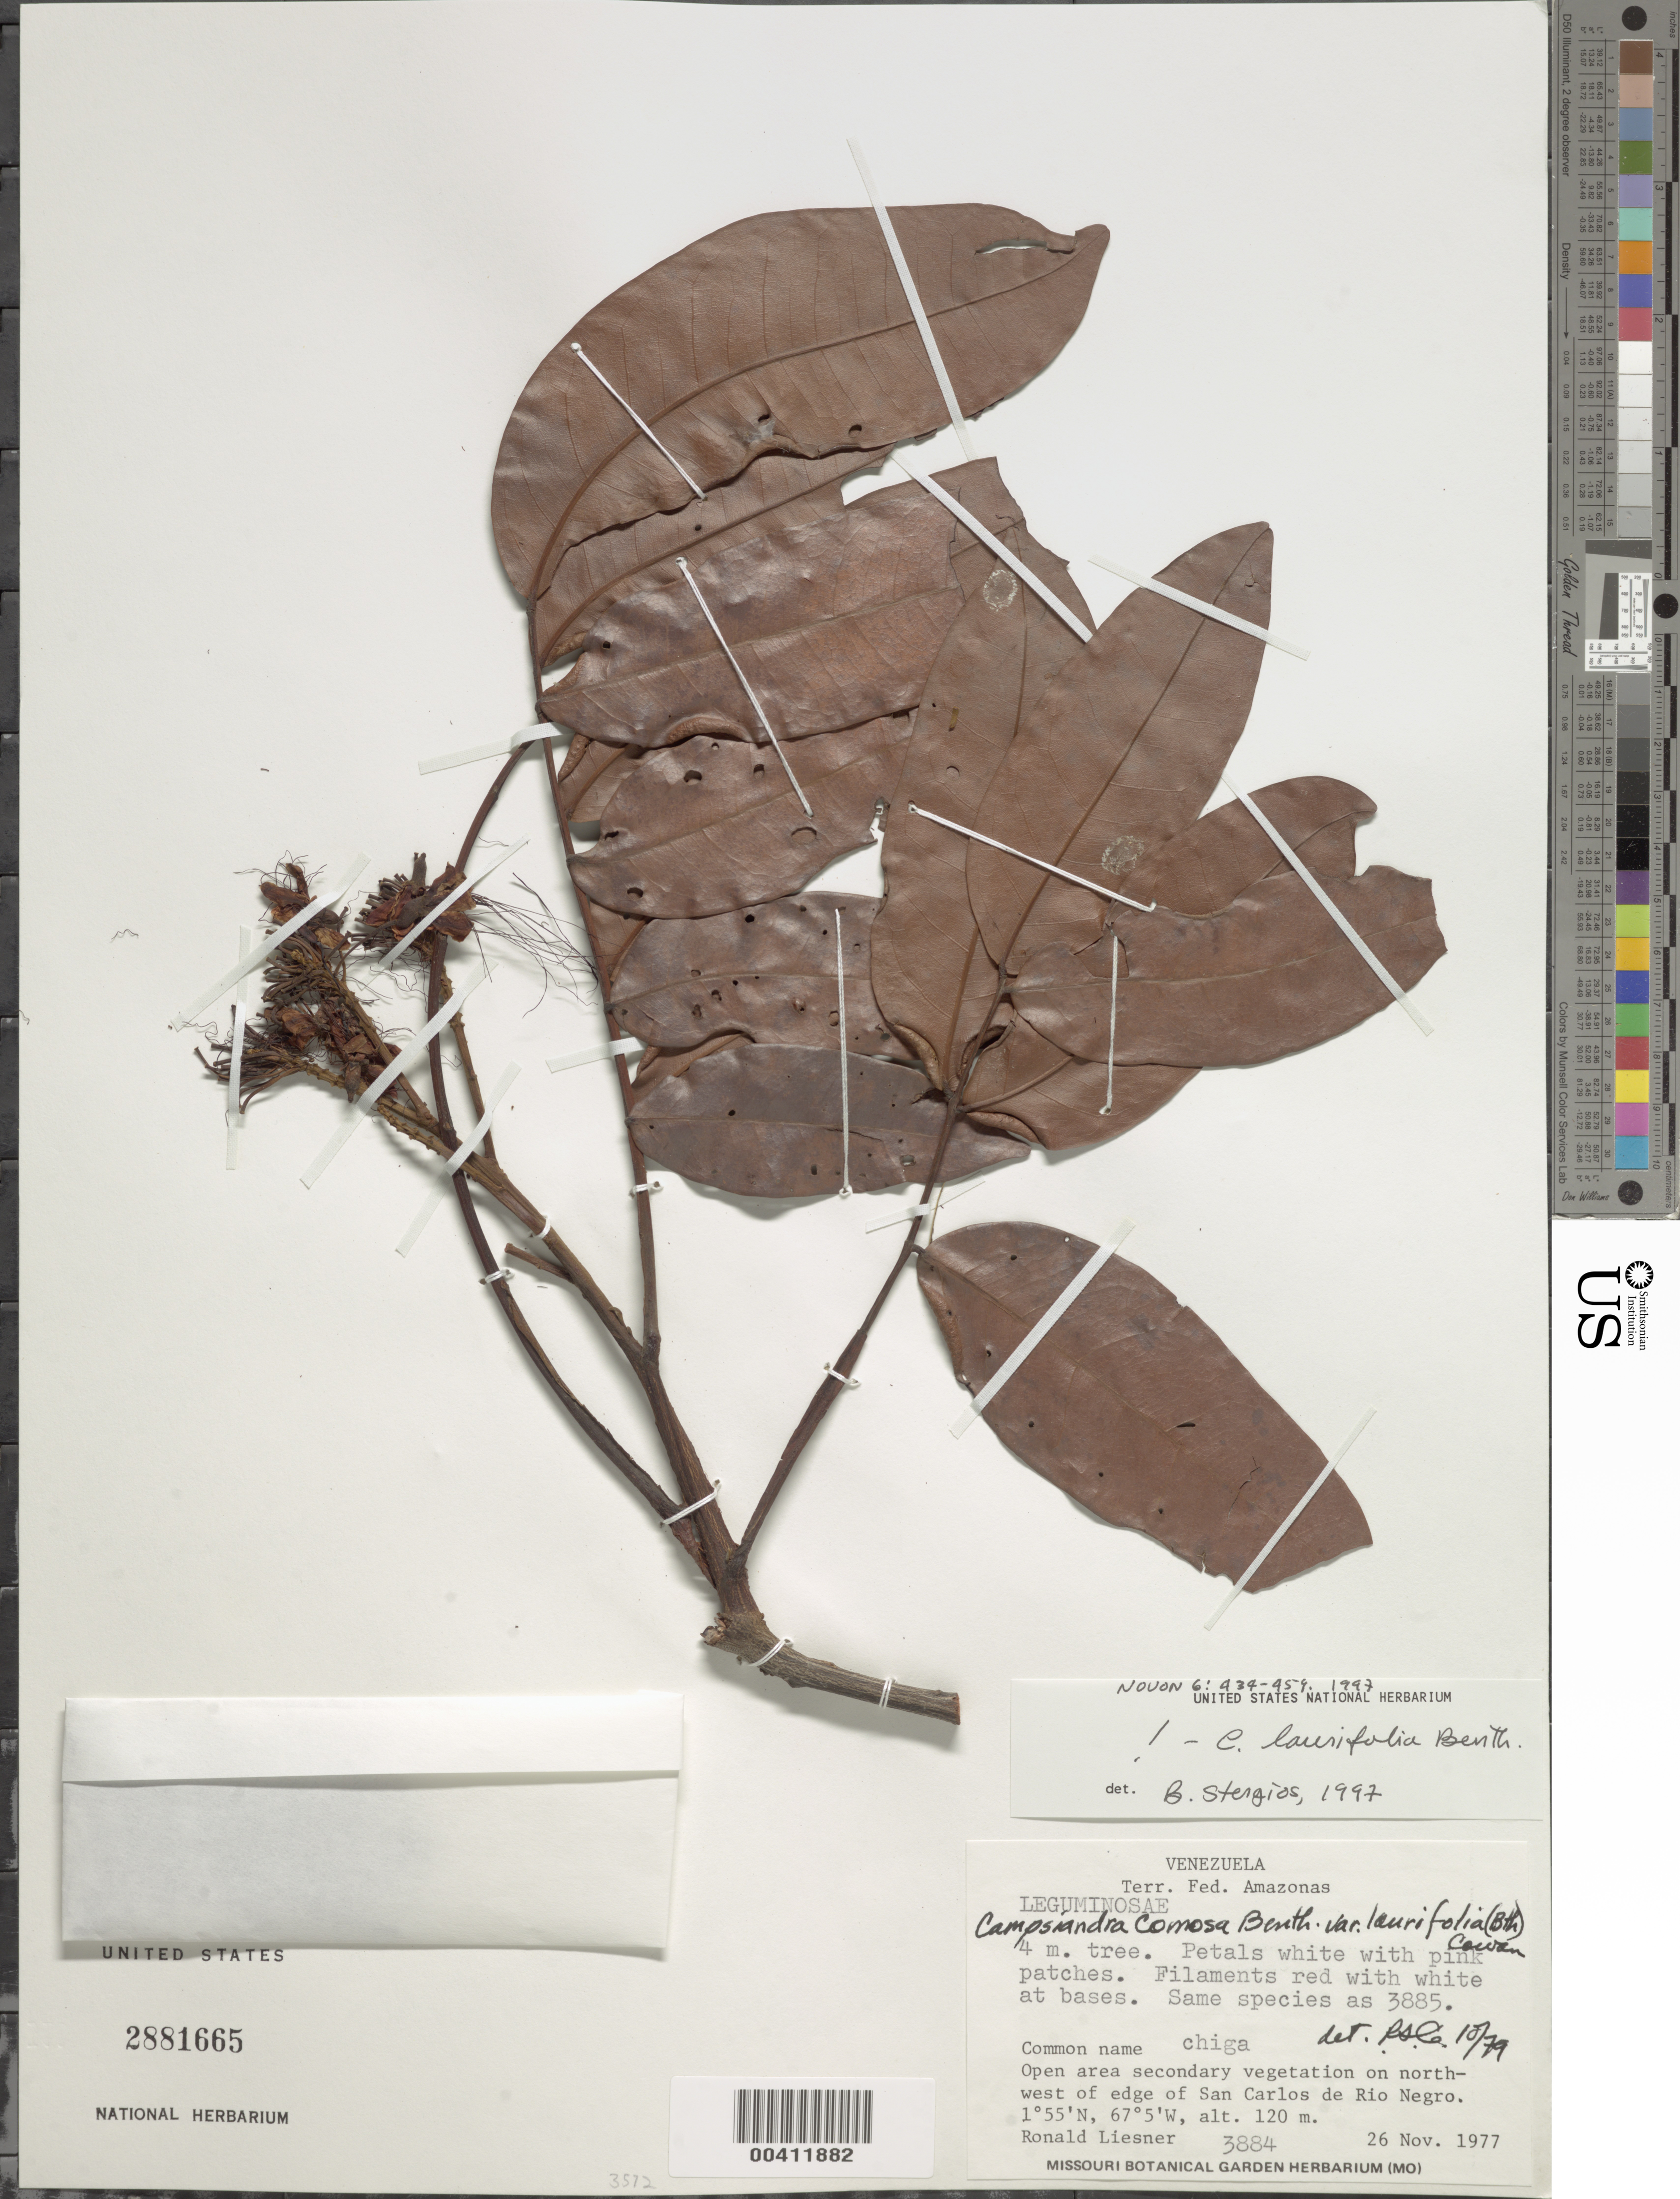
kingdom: Plantae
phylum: Tracheophyta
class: Magnoliopsida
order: Fabales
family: Fabaceae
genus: Campsiandra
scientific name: Campsiandra comosa var. laurifolia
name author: (Benth.) R.S. Cowan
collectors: R. L. Liesner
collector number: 38840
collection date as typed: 26 Nov 1977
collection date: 1977-11-26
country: Venezuela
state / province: Amazonas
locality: Nw edge of san carlos de rio negro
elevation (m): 120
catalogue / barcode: US 2881665